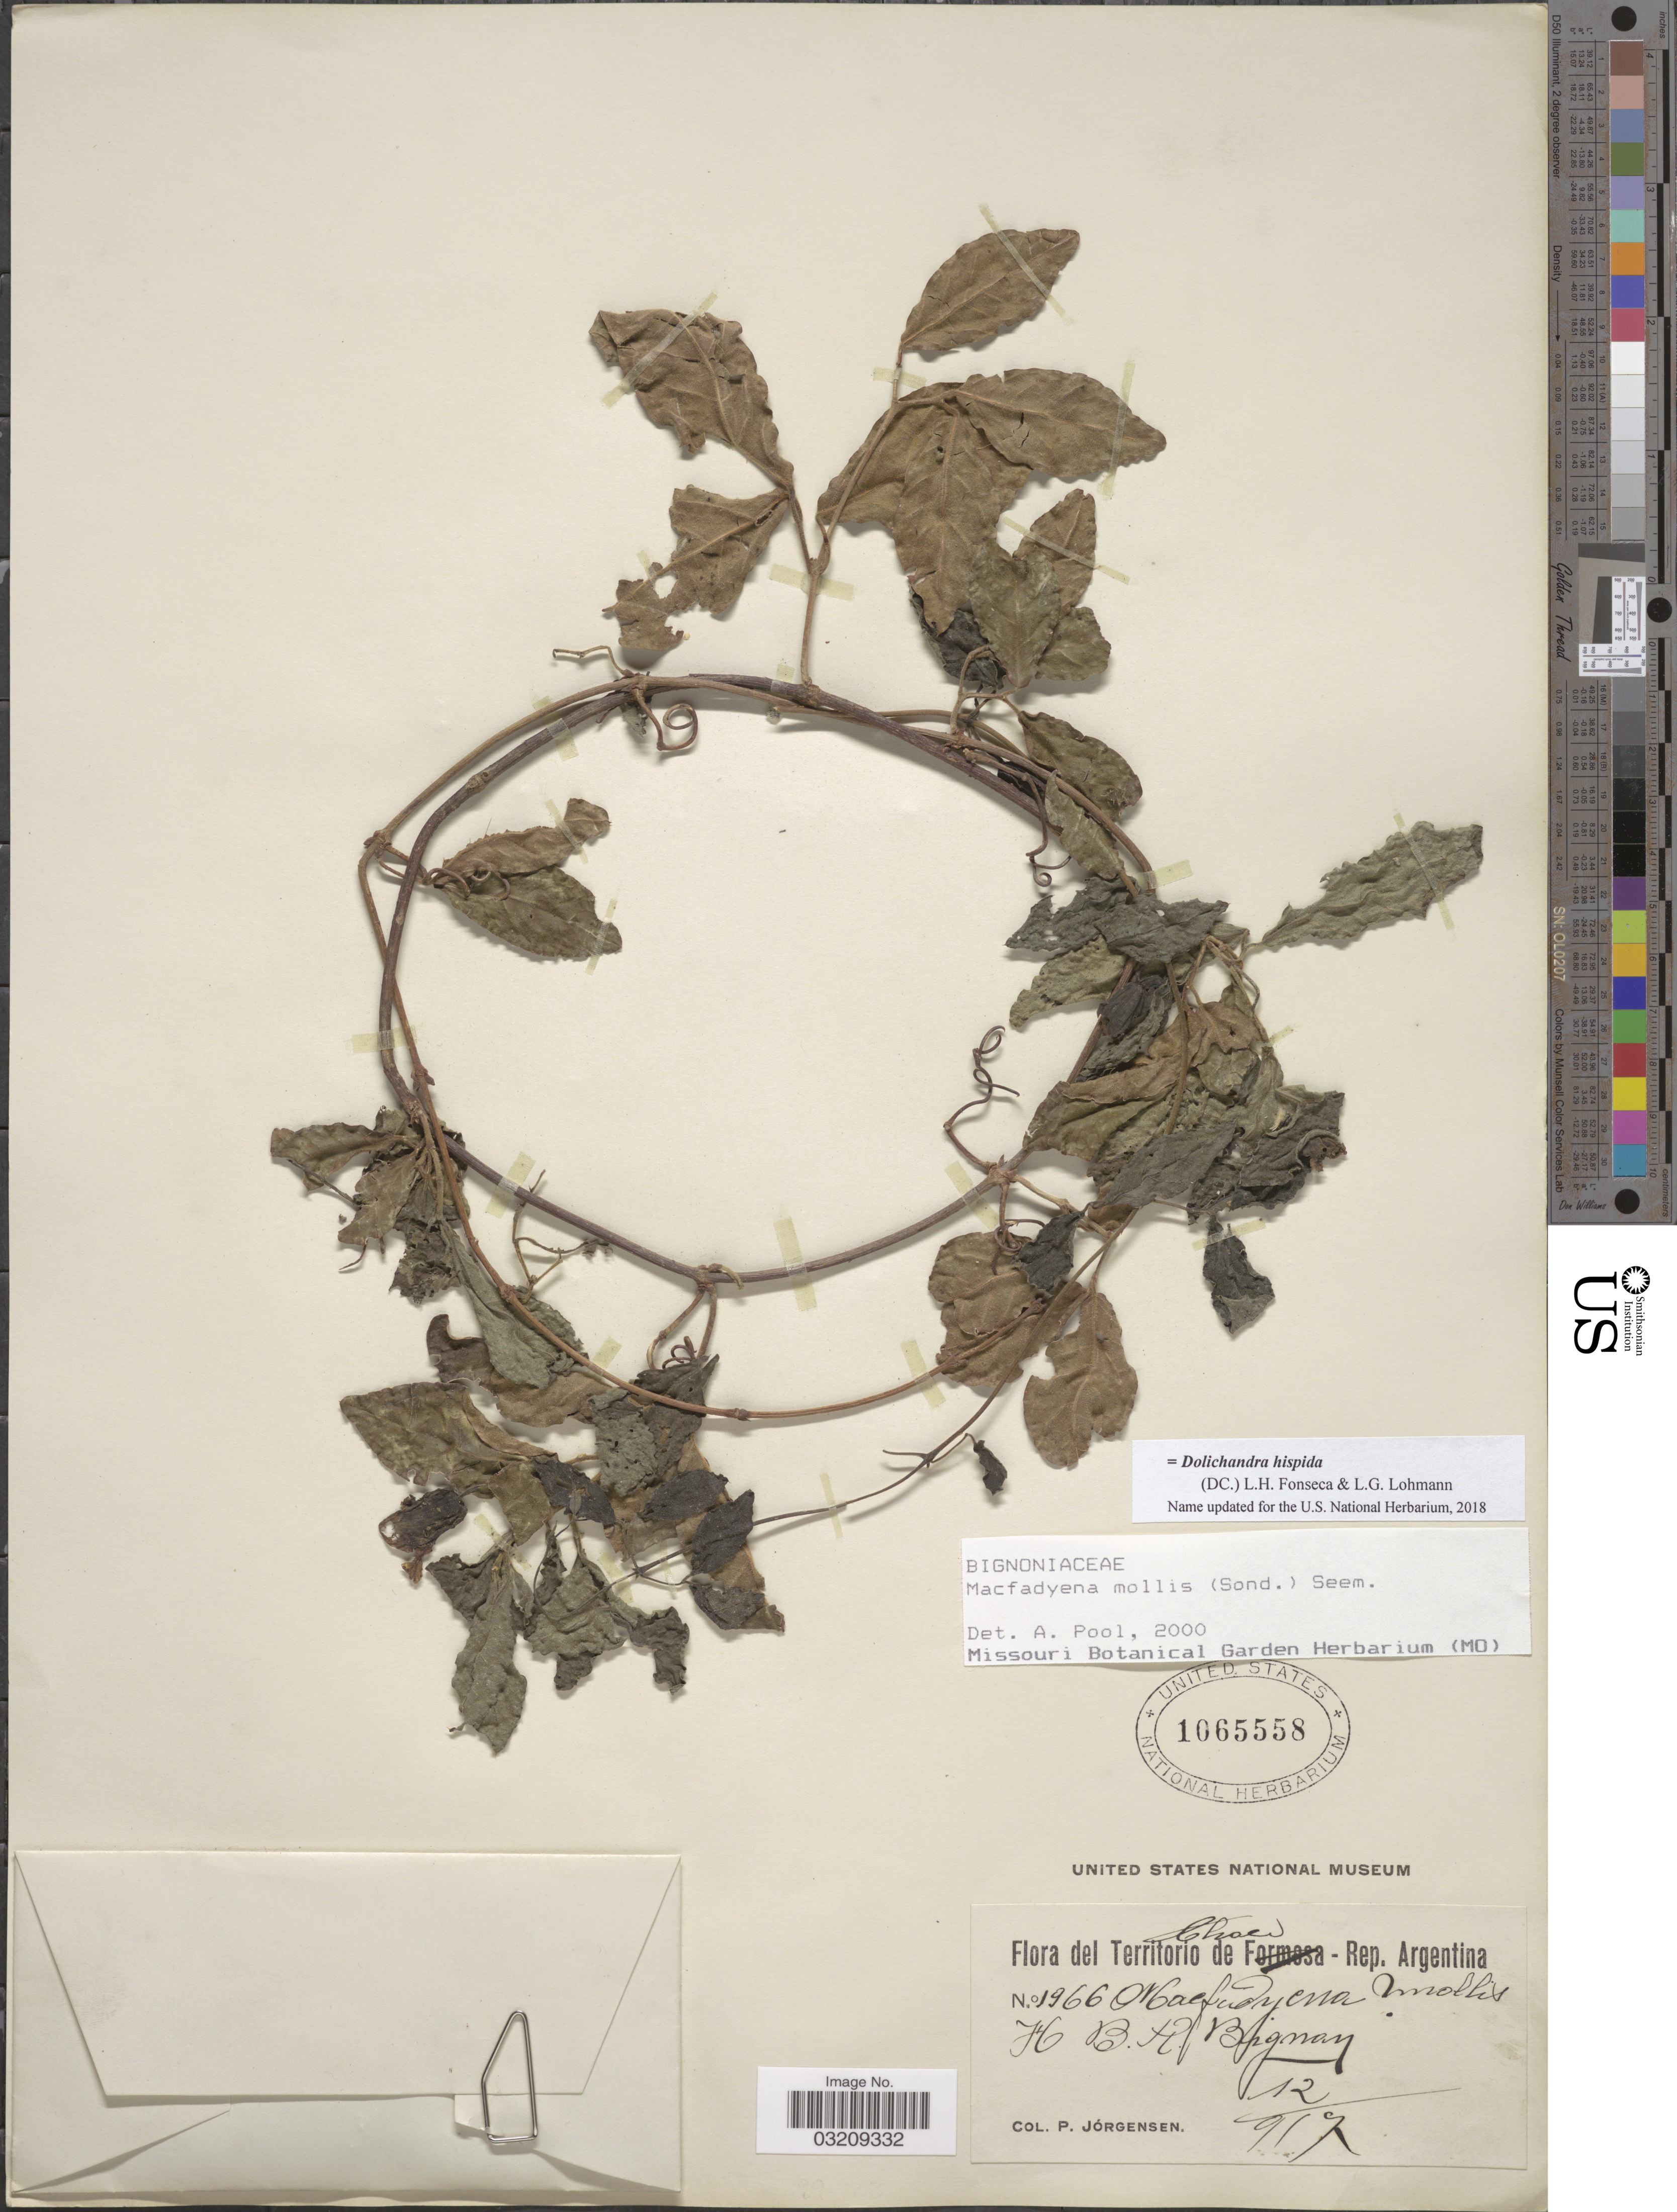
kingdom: Plantae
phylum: Tracheophyta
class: Magnoliopsida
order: Lamiales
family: Bignoniaceae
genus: Dolichandra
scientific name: Dolichandra hispida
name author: (DC.) L.H. Fonseca & L.G. Lohmann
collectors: P. Jörgensen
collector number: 1966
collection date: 1917-12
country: Argentina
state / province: Chaco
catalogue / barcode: US 1065558